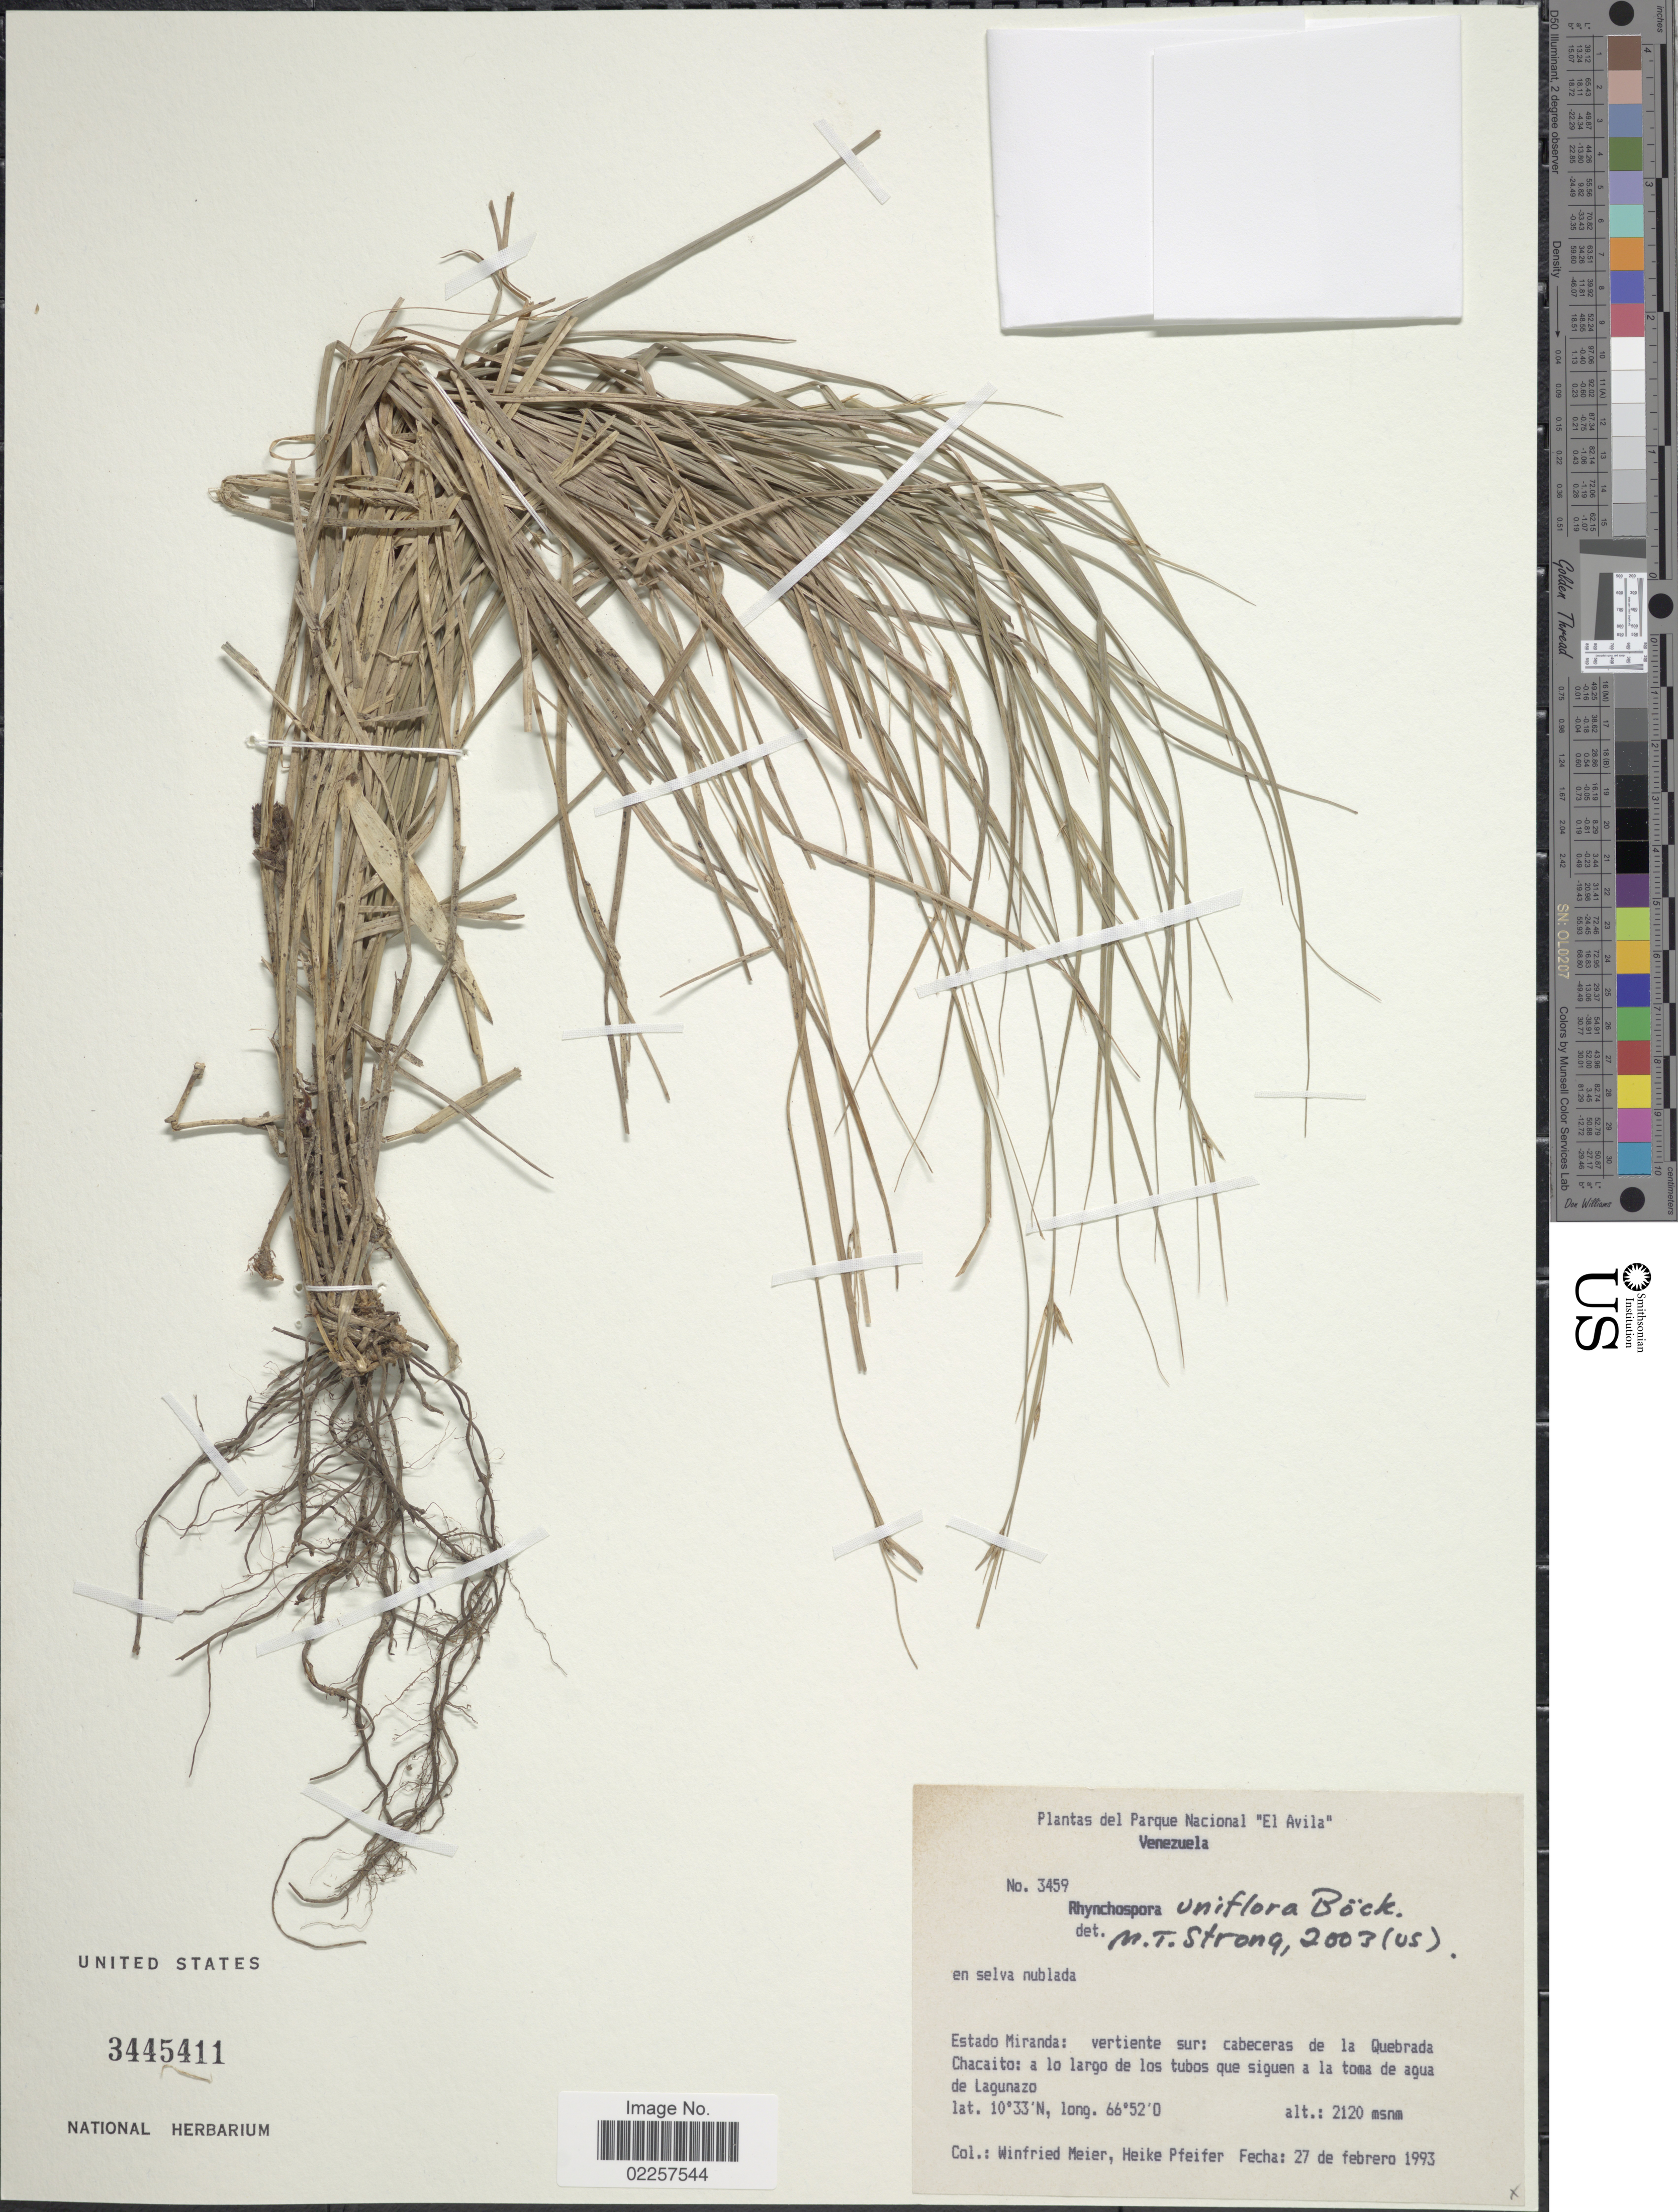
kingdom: Plantae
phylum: Tracheophyta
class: Liliopsida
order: Poales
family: Cyperaceae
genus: Rhynchospora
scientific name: Rhynchospora uniflora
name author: Boeckeler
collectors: W. Meier & H. Pfeifer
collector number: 3459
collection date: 1993-02-27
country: Venezuela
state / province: Miranda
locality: Parque Nacional El Avila, vertiente sur: cabeceras de la Quebrada Chacaito: a lo largo de los tubos que siquen a la toma de agua de Lagunazo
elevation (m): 2120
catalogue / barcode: US 3445411